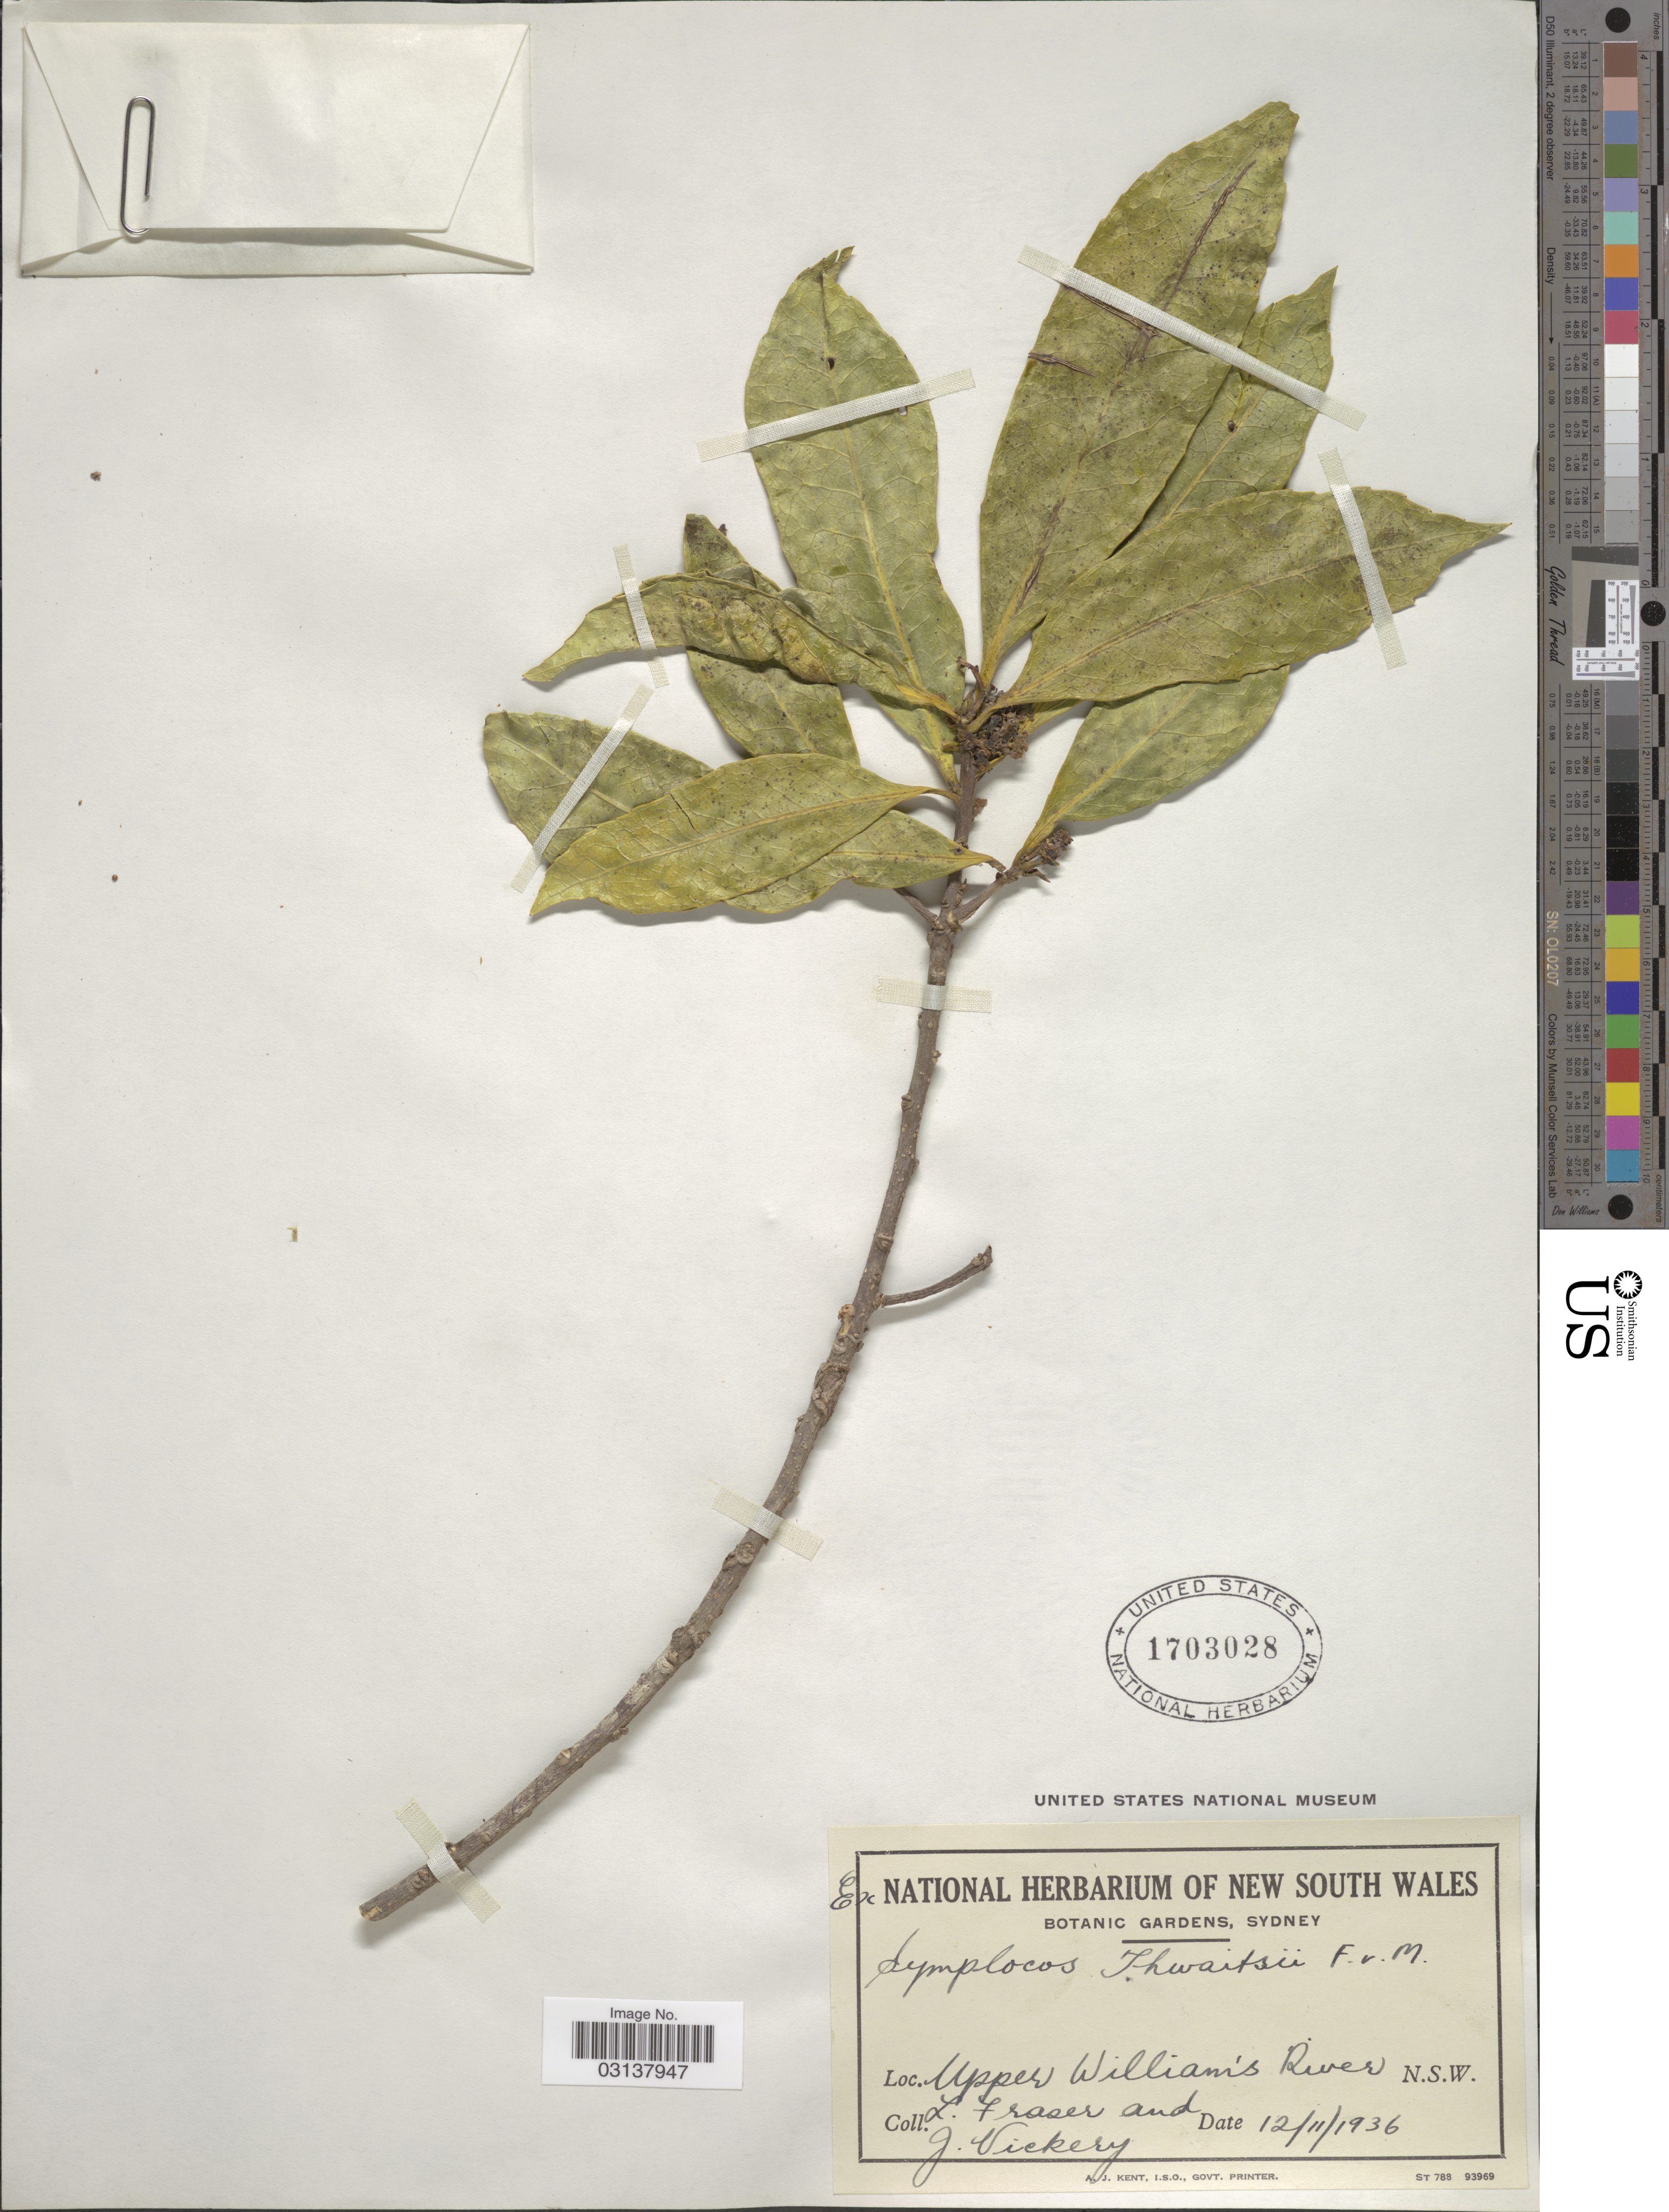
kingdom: Plantae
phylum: Tracheophyta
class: Magnoliopsida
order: Ericales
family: Symplocaceae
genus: Symplocos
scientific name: Symplocos thwaitesii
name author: F. Muell.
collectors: L. Fraser & J. Vickery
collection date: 1936-11-12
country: Australia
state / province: New South Wales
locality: Upper William's River. N. S. W.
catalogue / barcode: US 1703028